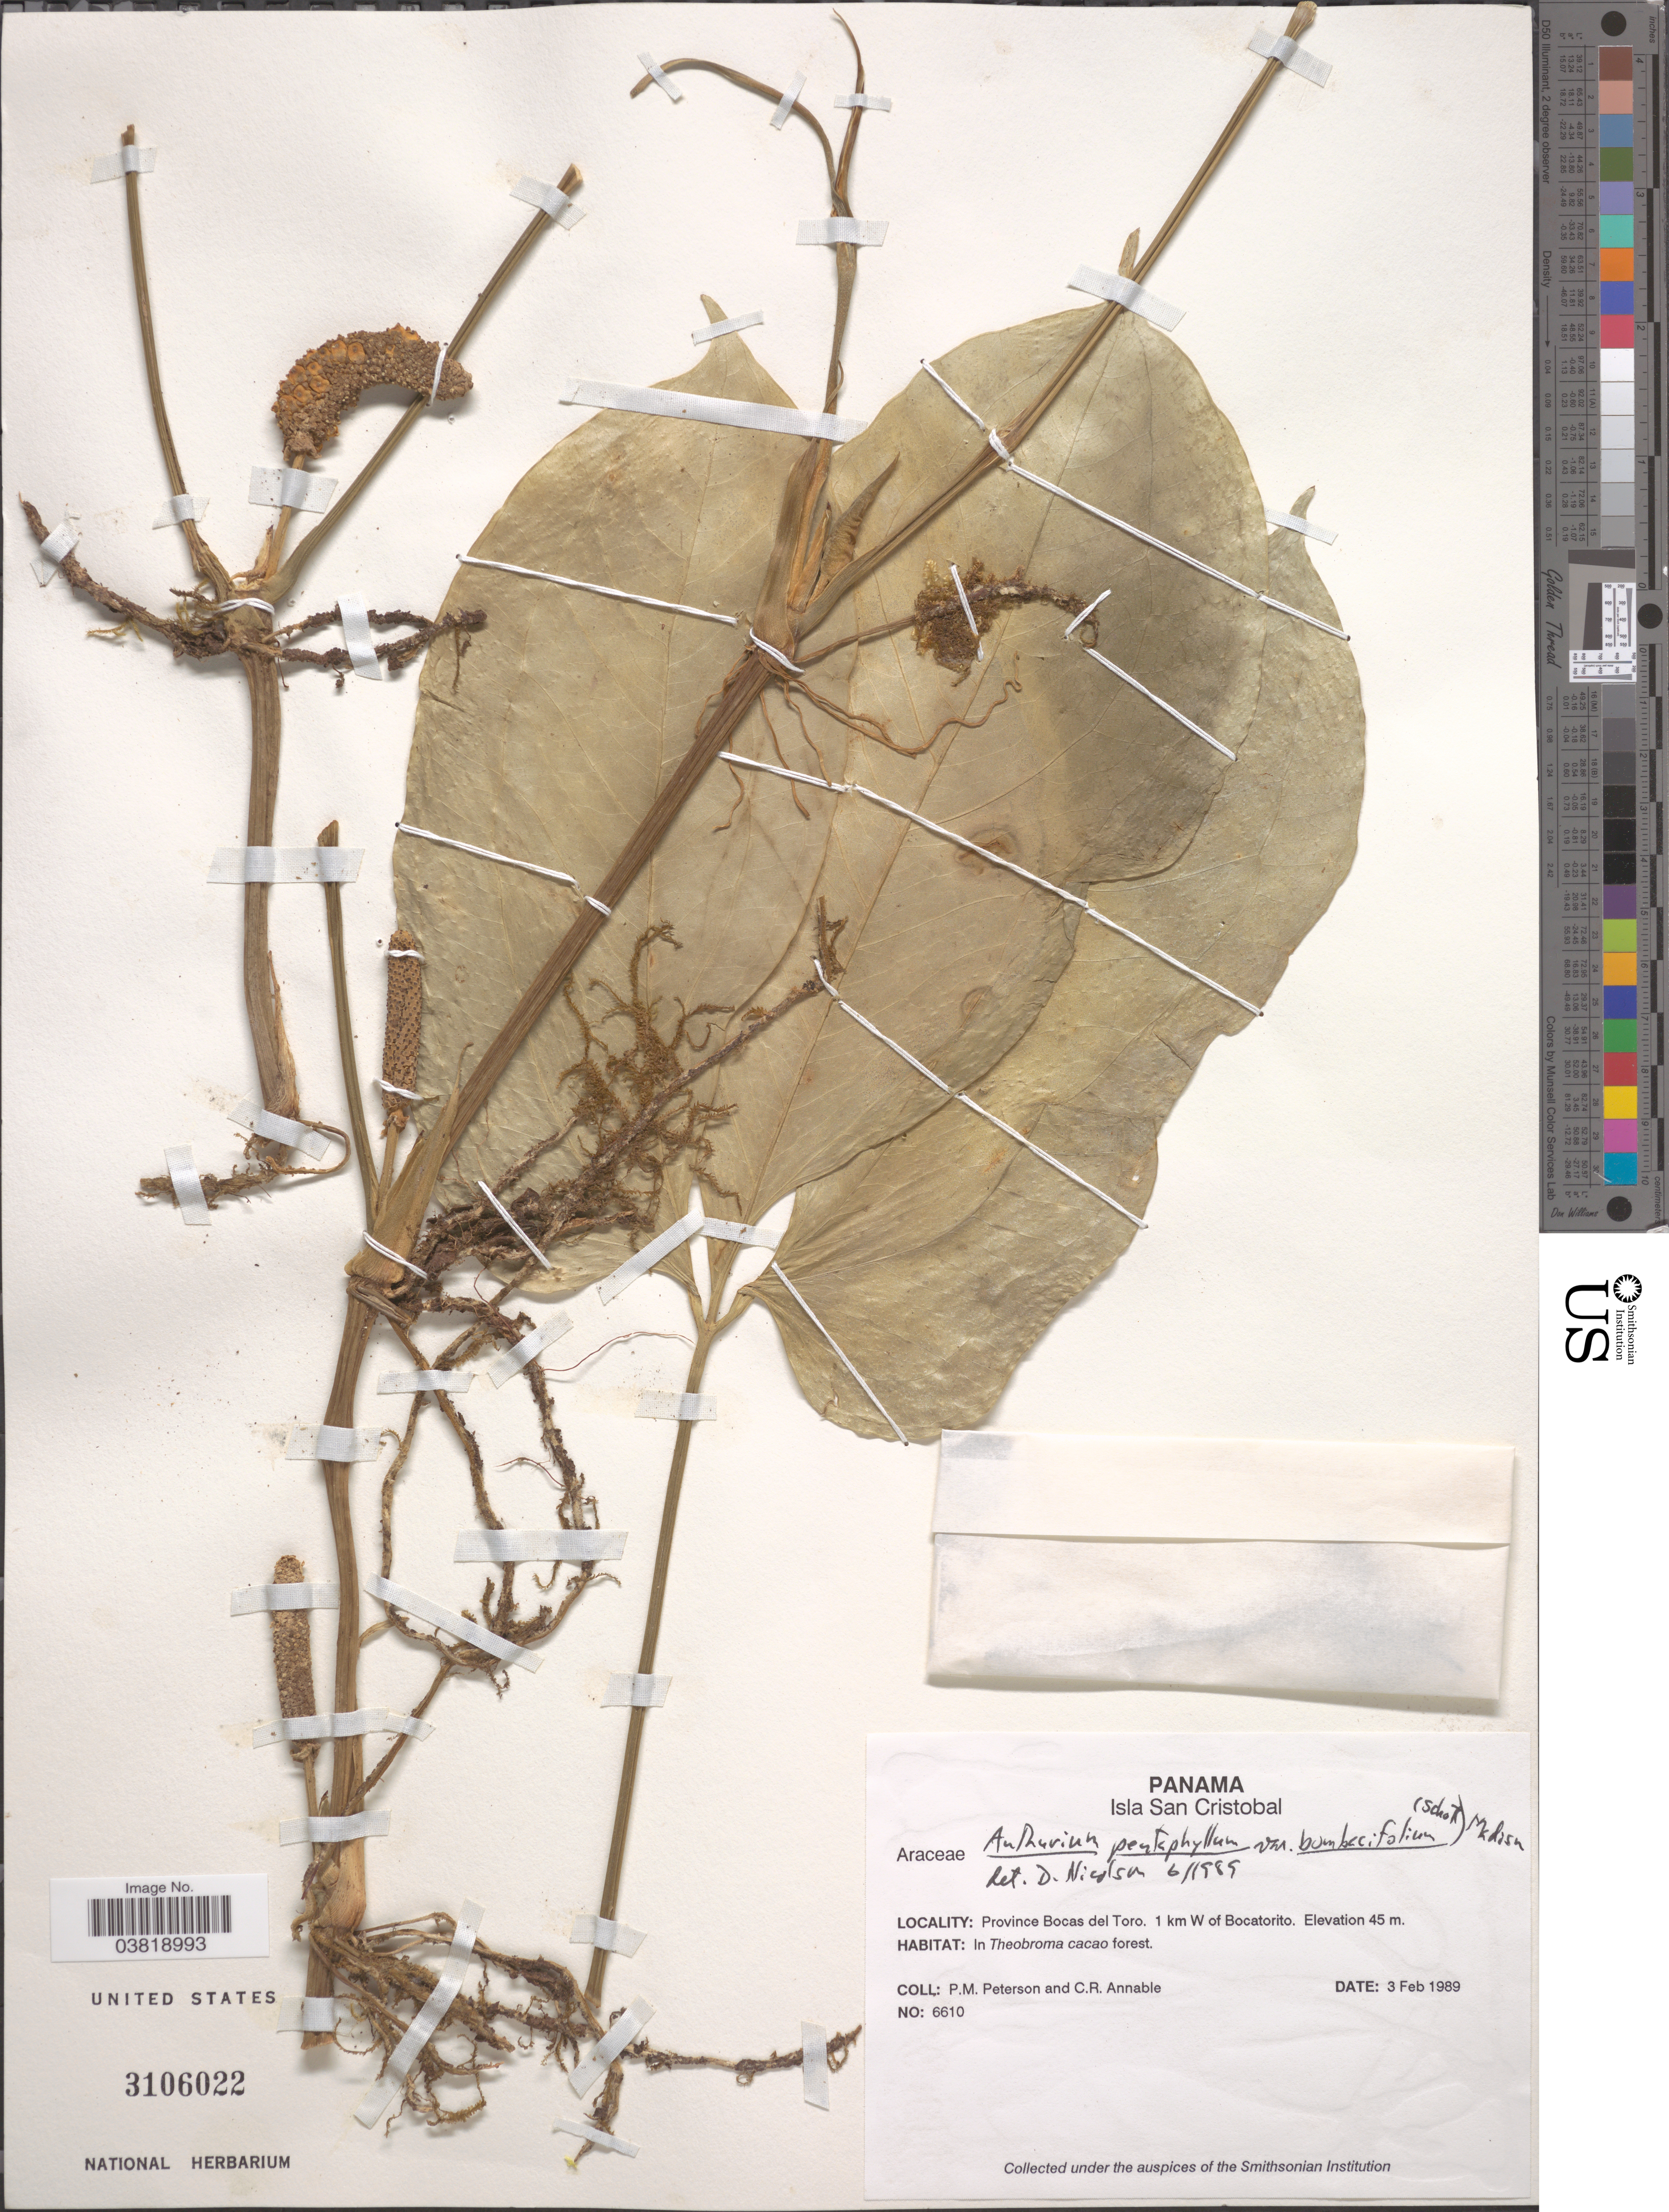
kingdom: Plantae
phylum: Tracheophyta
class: Liliopsida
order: Alismatales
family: Araceae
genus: Anthurium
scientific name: Anthurium pentaphyllum var. bombacifolium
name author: (Schott) Madison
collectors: P. M. Peterson & C. R. Annable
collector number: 6610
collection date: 1989-02-03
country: Panama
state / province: Bocas del Toro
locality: Isla San Cristobal. 1 km W of Bocatorito.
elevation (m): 45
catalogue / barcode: US 3106022